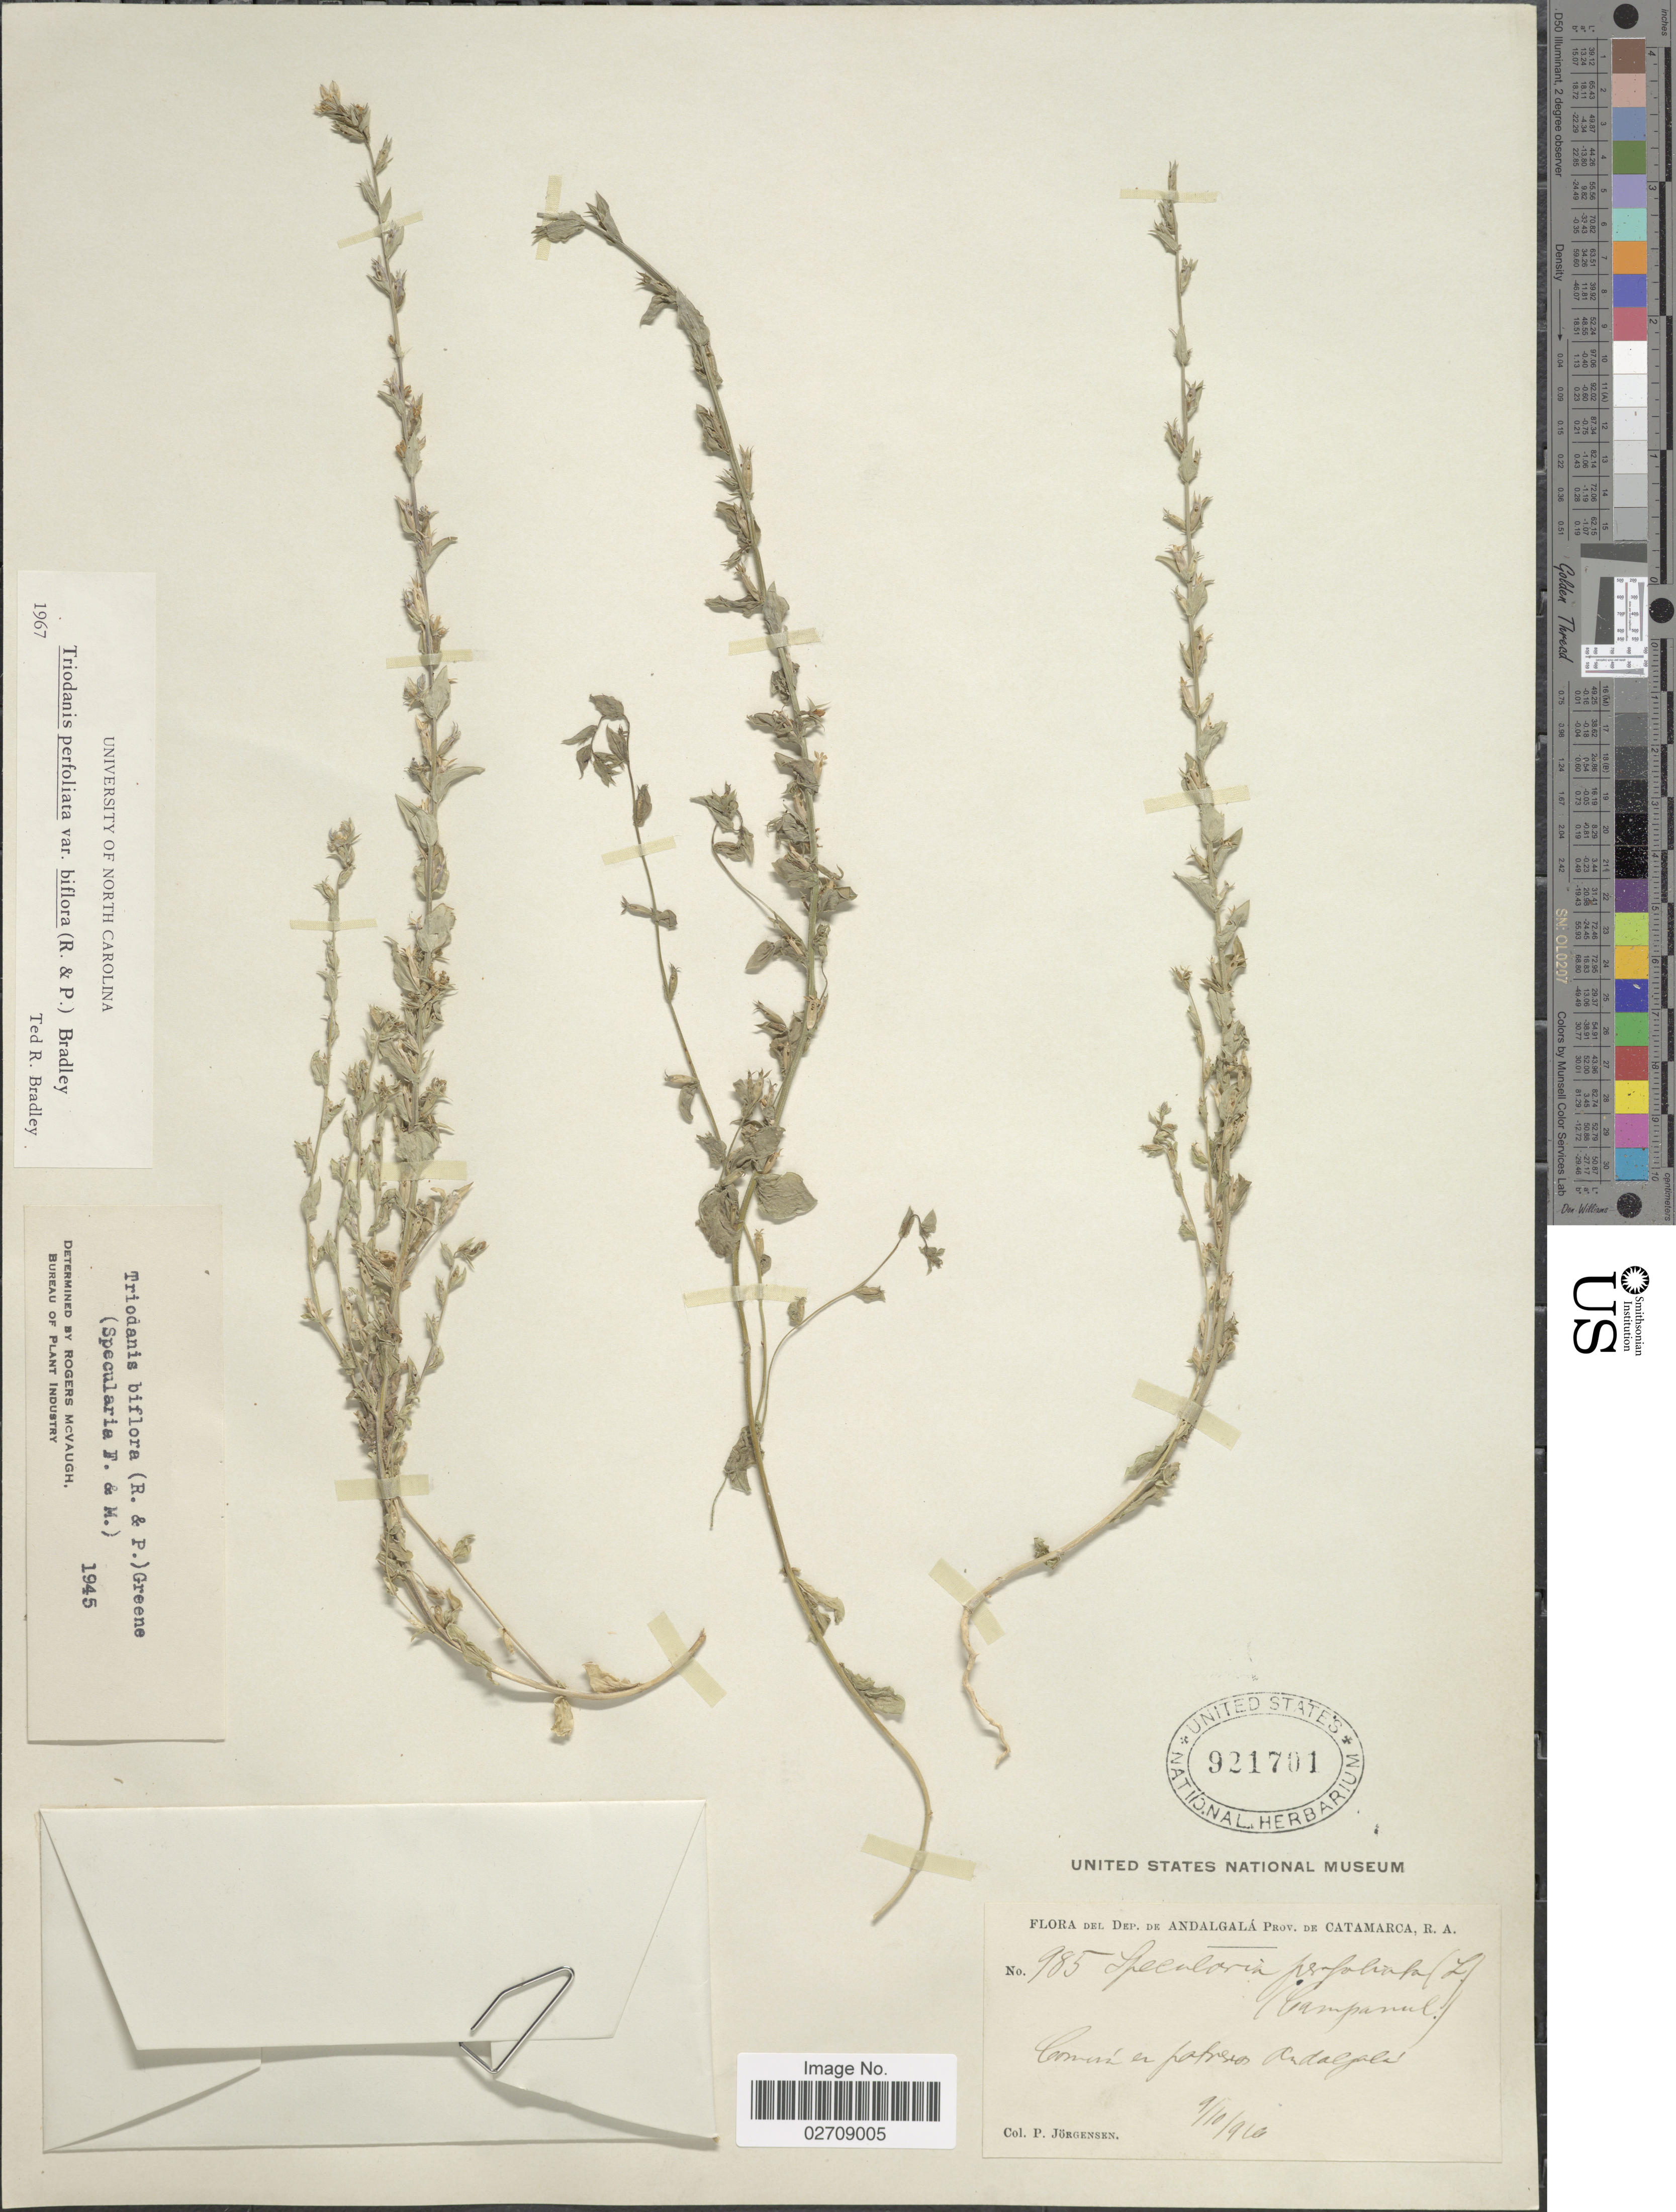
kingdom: Plantae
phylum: Tracheophyta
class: Magnoliopsida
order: Asterales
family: Campanulaceae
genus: Triodanis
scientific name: Triodanis perfoliata var. biflora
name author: (Ruiz & Pav.) Bradley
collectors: P. Jörgensen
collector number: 985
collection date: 1916-10-09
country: Argentina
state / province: Catamarca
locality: Dep. de Andalgala. Andalgala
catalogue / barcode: US 921701